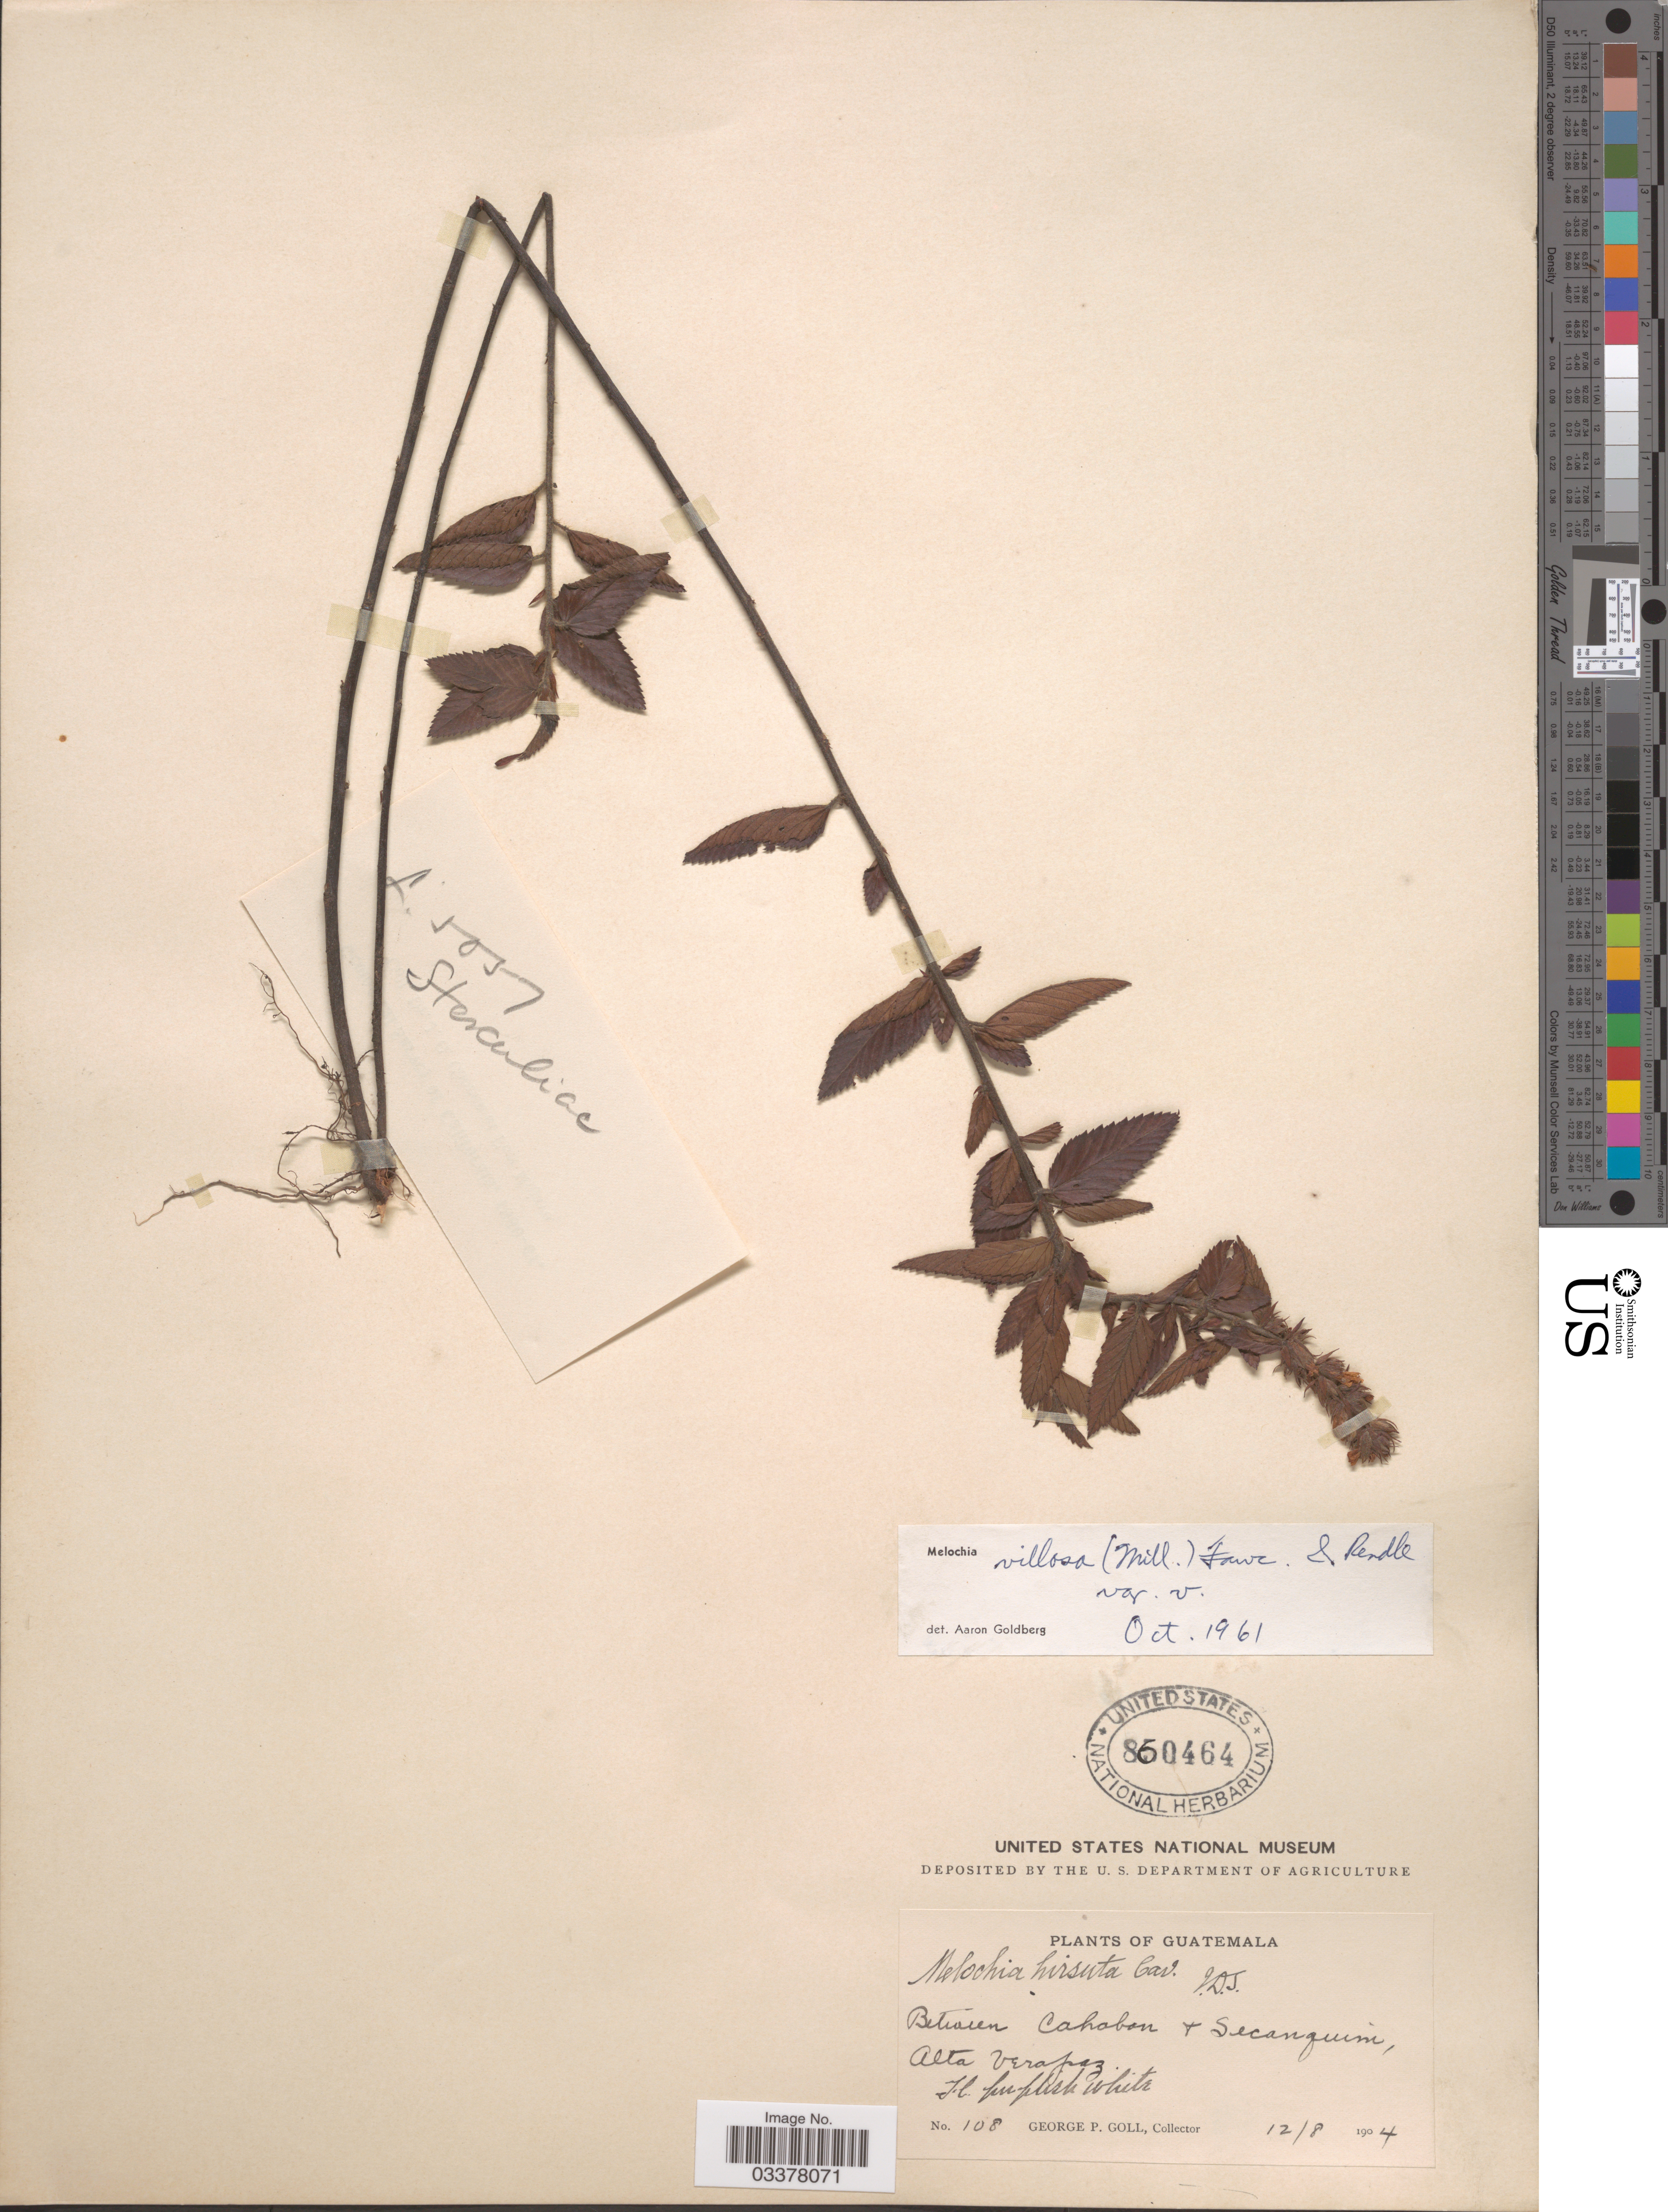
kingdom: Plantae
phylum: Tracheophyta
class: Magnoliopsida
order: Malvales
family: Malvaceae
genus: Melochia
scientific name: Melochia spicata var. spicata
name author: (L.) Fryxell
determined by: Dorr, L. J., (BOT), Smithsonian Institution - National Museum of Natural History (UNITED STATES)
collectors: G. P. Goll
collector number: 108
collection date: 1904-08-12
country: Guatemala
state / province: Alta Verapaz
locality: Between Cahabon & Secanquim, Alta Verapaz.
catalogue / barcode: US 860464